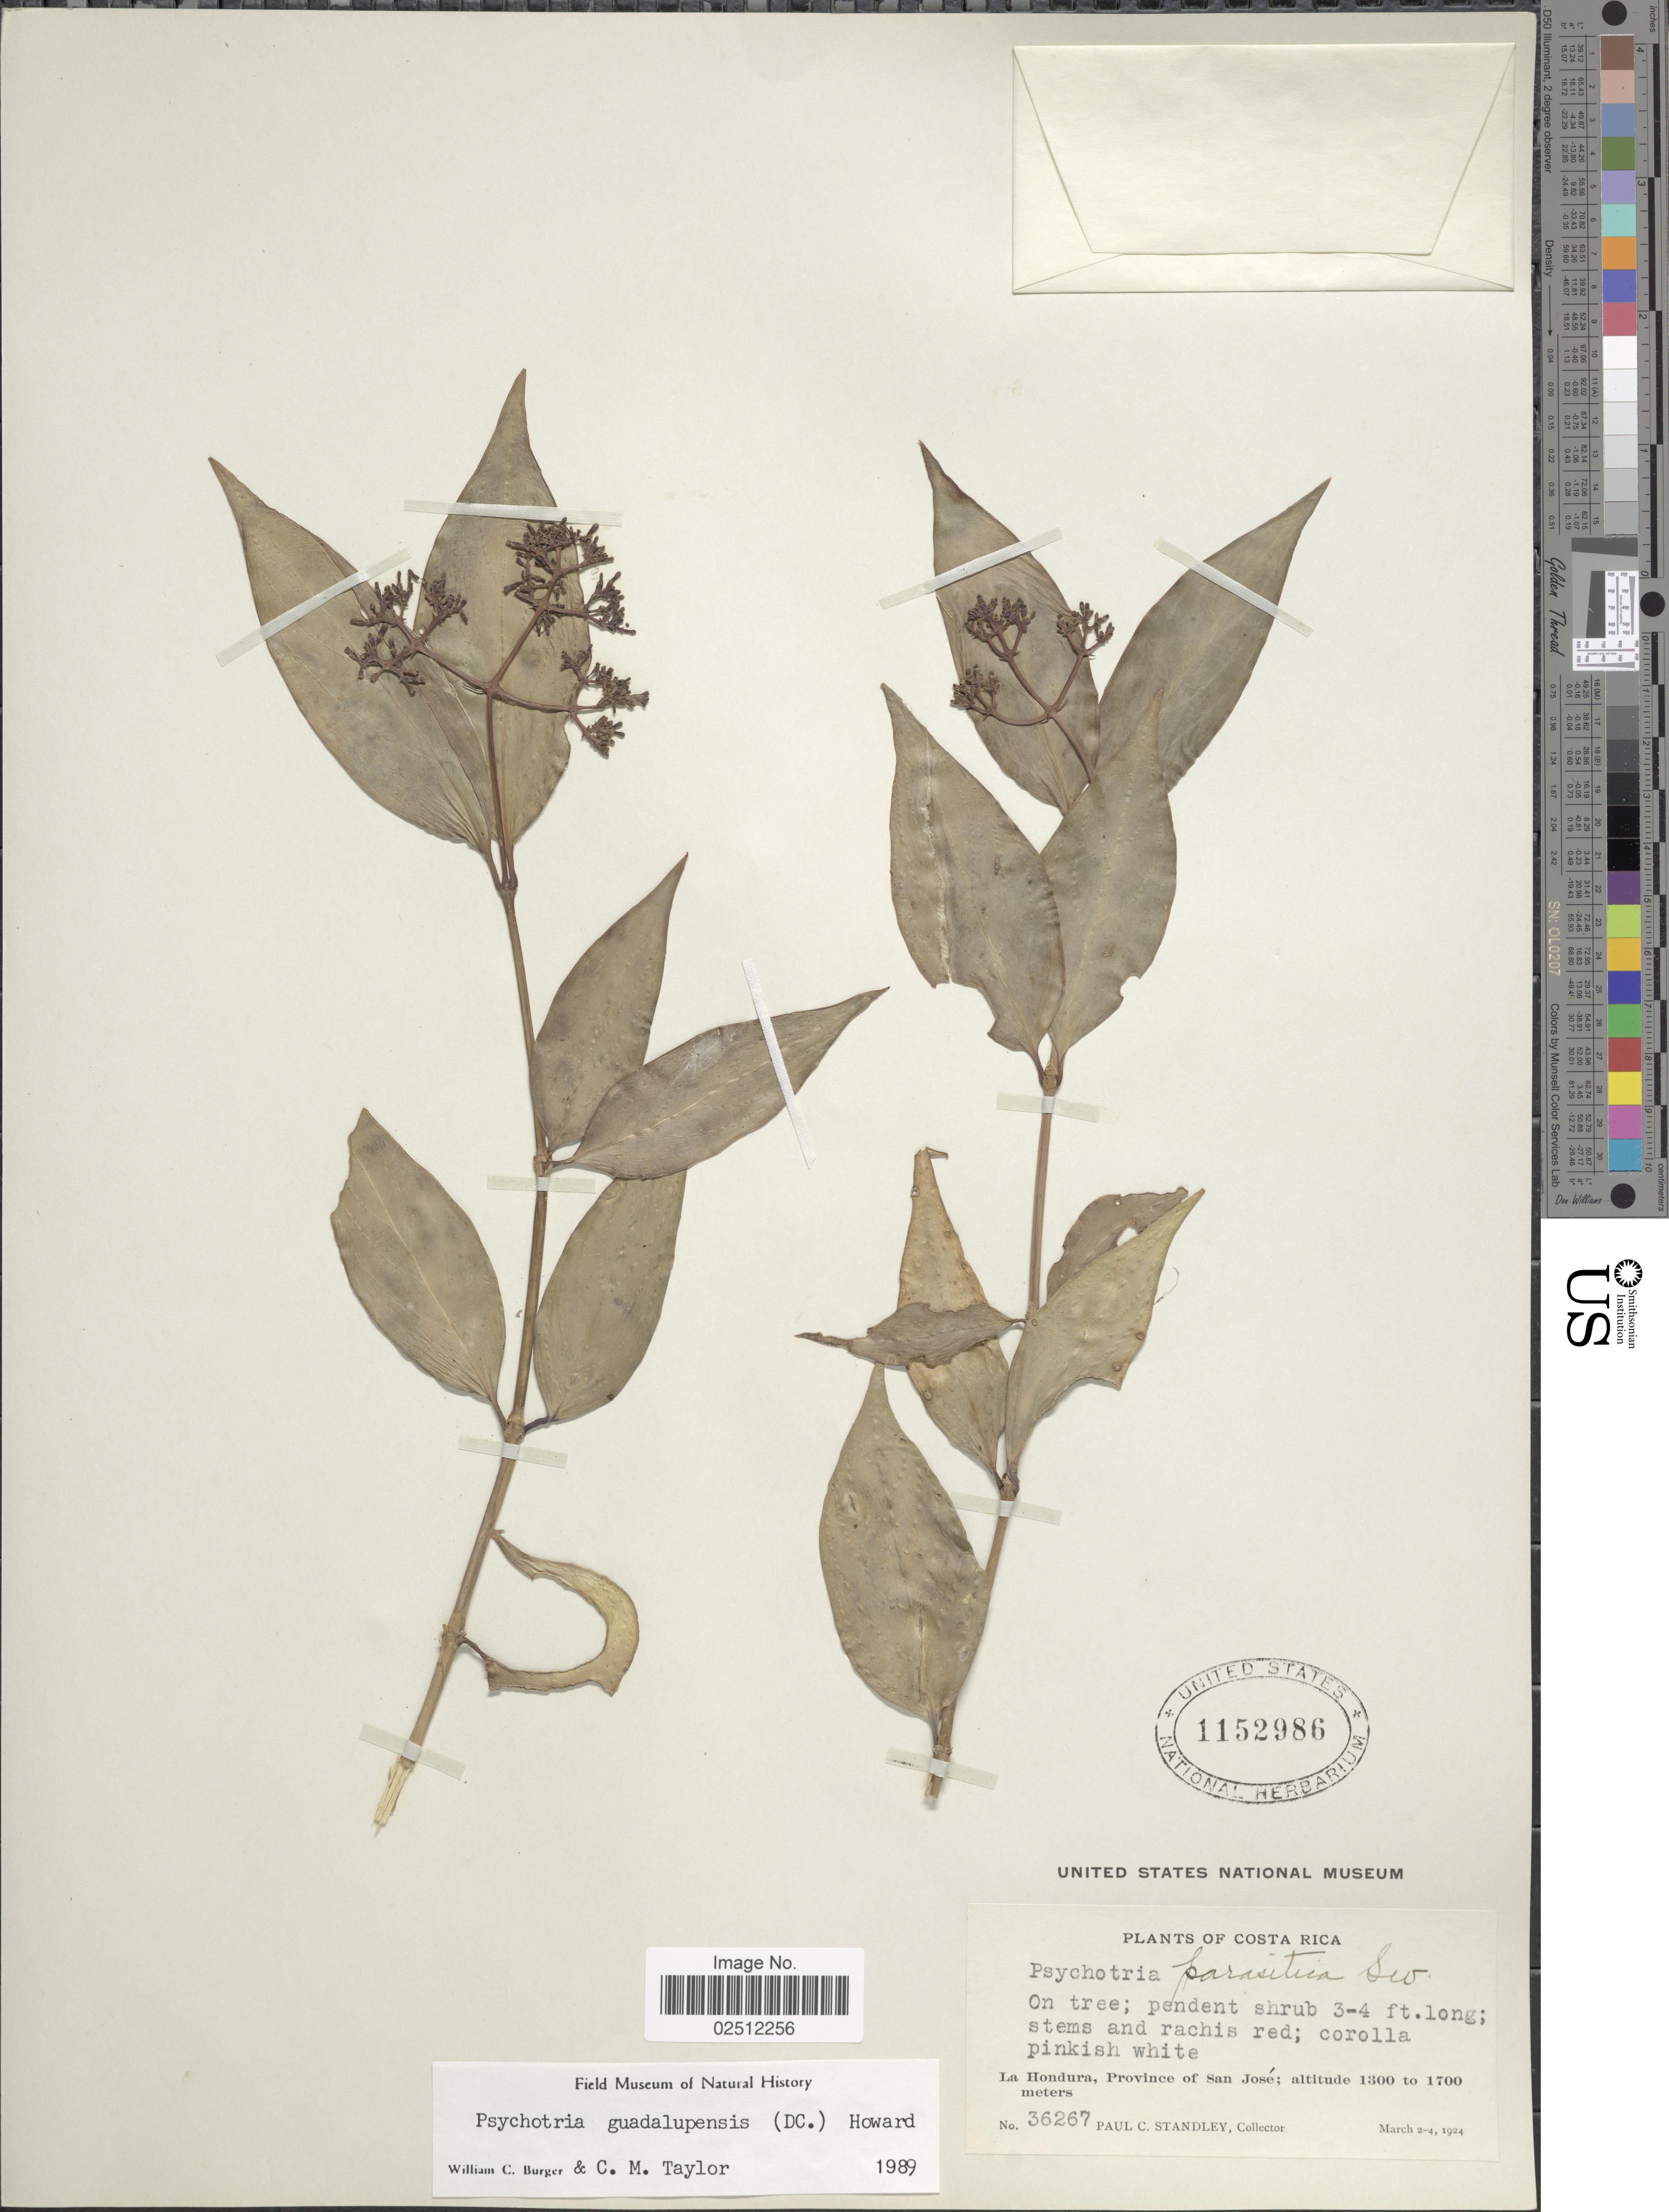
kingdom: Plantae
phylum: Tracheophyta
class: Magnoliopsida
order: Gentianales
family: Rubiaceae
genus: Psychotria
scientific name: Psychotria guadalupensis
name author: (DC.) R.A. Howard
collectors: P. C. Standley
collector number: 36267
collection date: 1924-03-02/1924-03-04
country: Costa Rica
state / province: San José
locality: On tree, La Hondura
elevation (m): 1300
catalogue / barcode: US 1152986